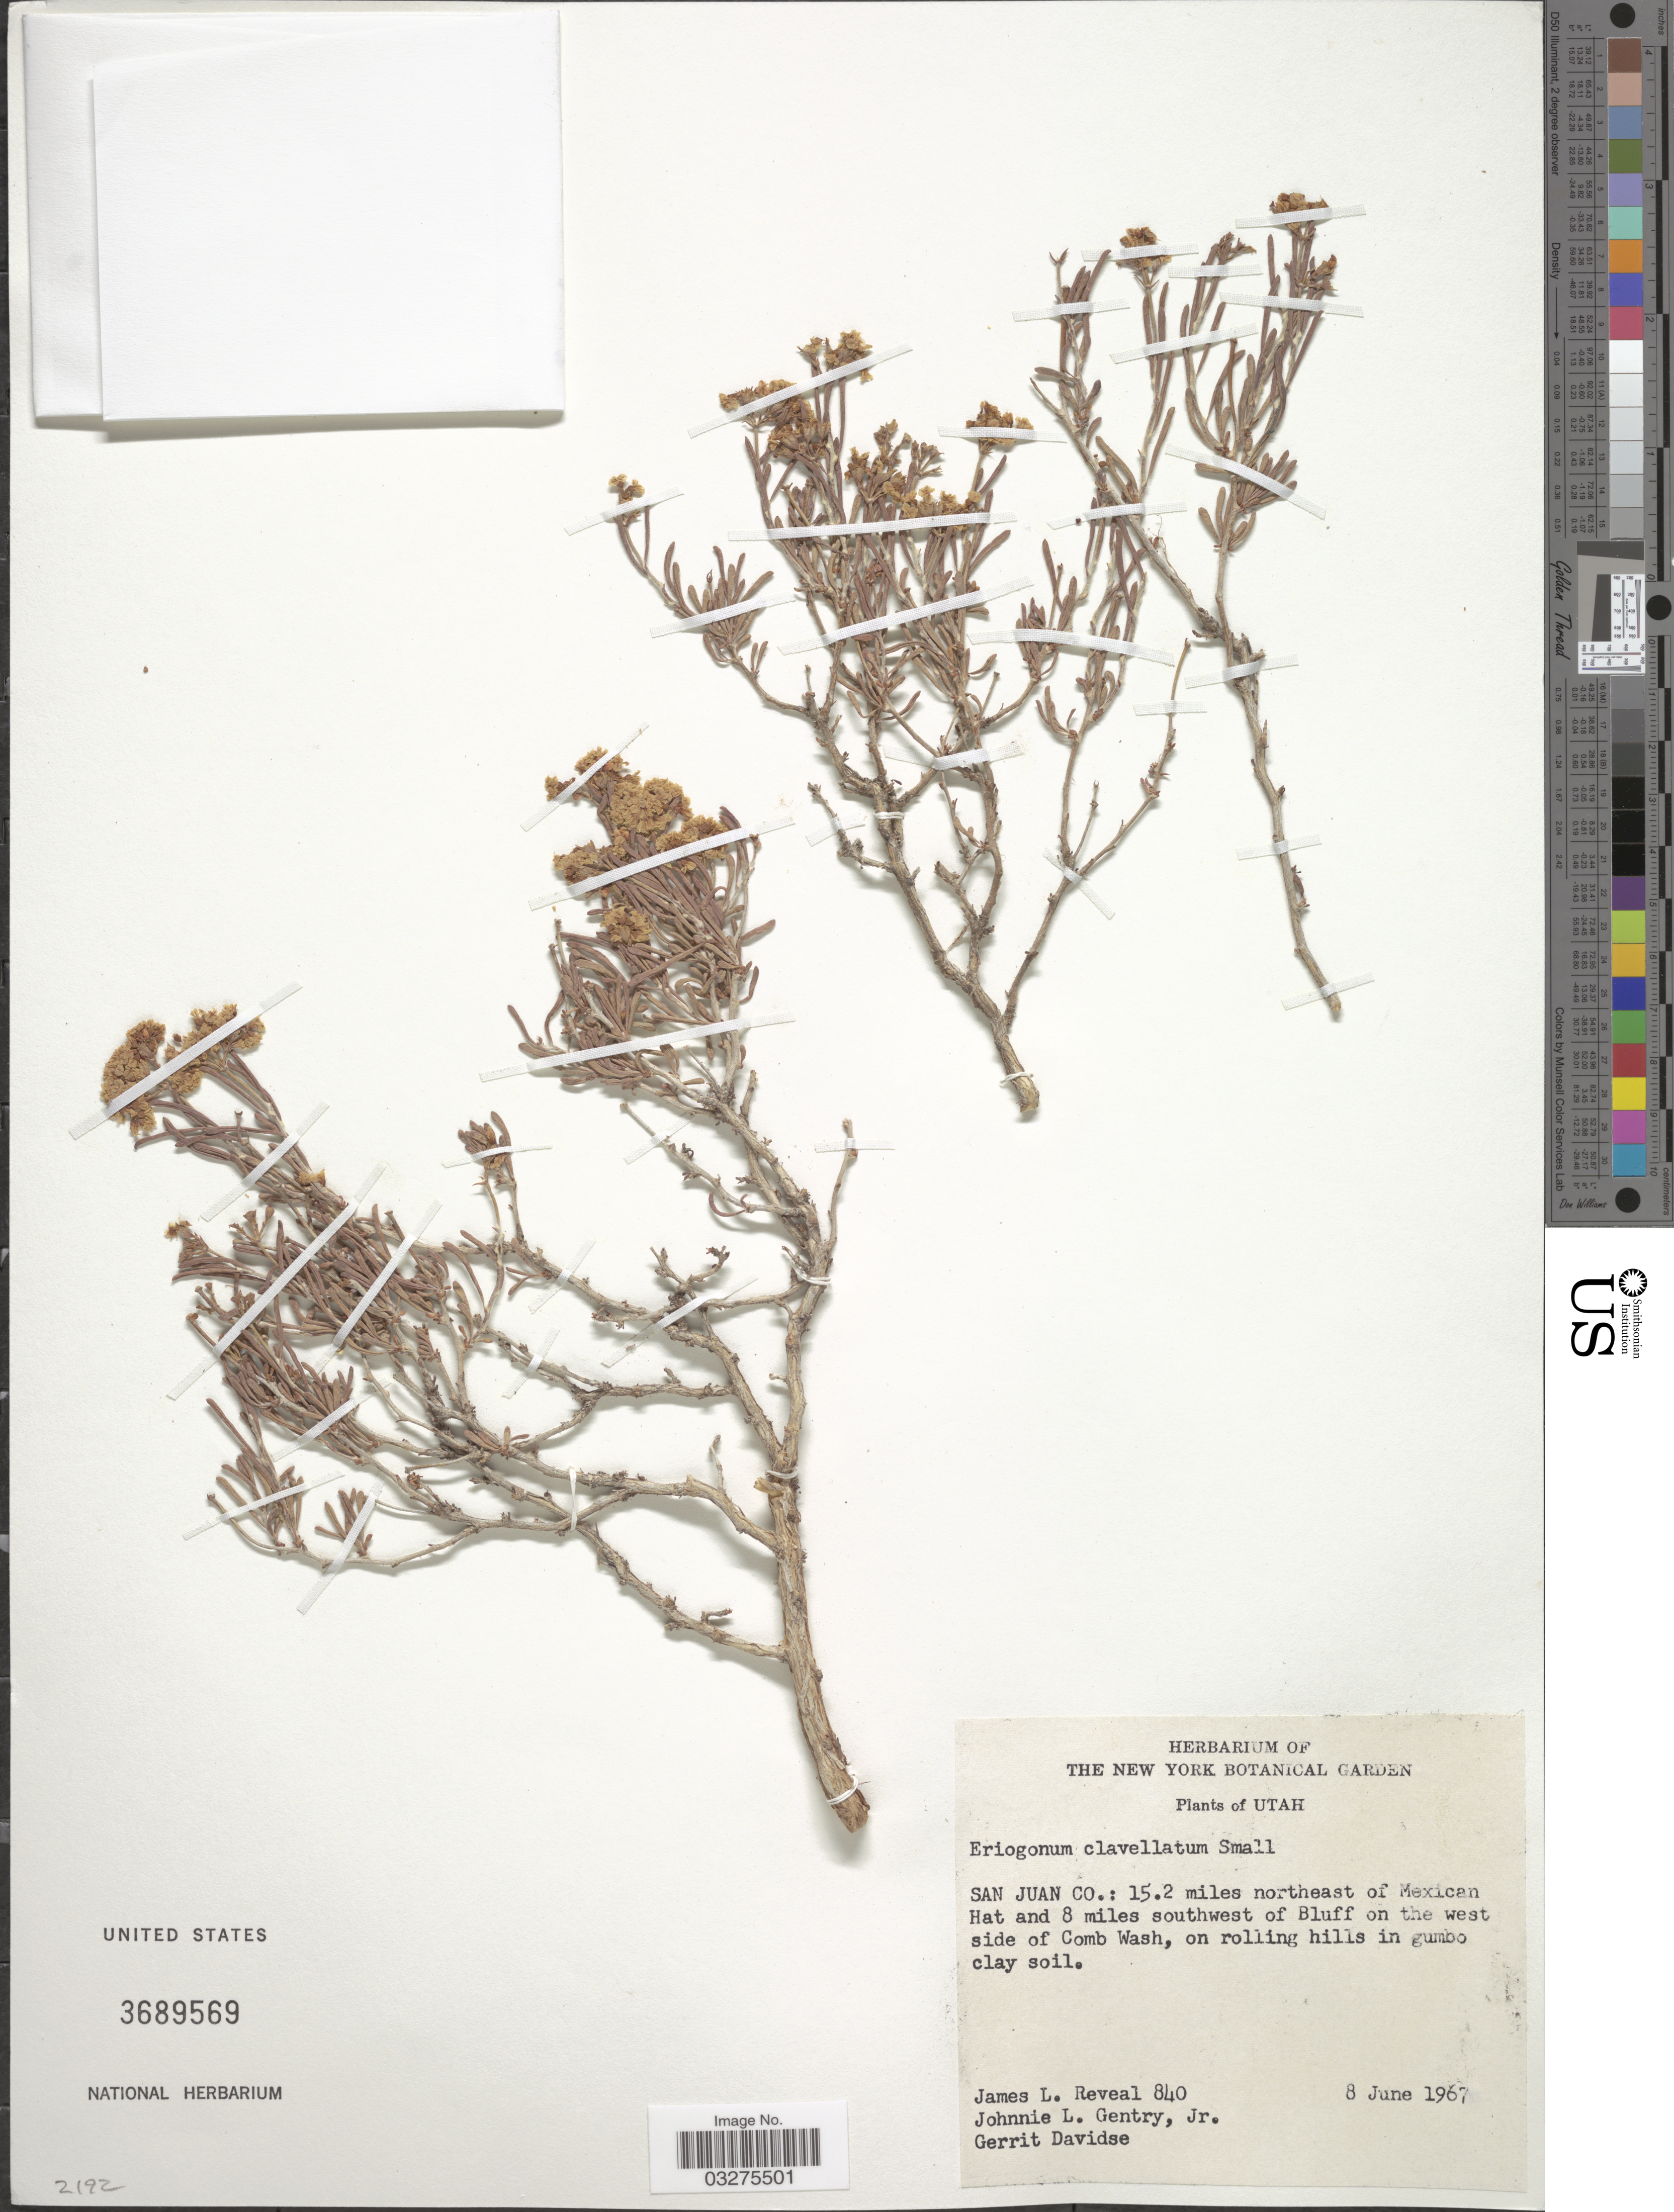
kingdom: Plantae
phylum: Tracheophyta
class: Magnoliopsida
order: Caryophyllales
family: Polygonaceae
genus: Eriogonum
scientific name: Eriogonum clavellatum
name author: Small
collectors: J. L. Reveal, J. L. Gentry & G. Davidse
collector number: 840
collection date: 1967-06-08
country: United States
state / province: Utah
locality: San Juan Co.: 15.2 miles northeast of Mexican Hat and 8 miles southwest of Bluff on the west side of Comb Wash.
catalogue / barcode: US 3689569